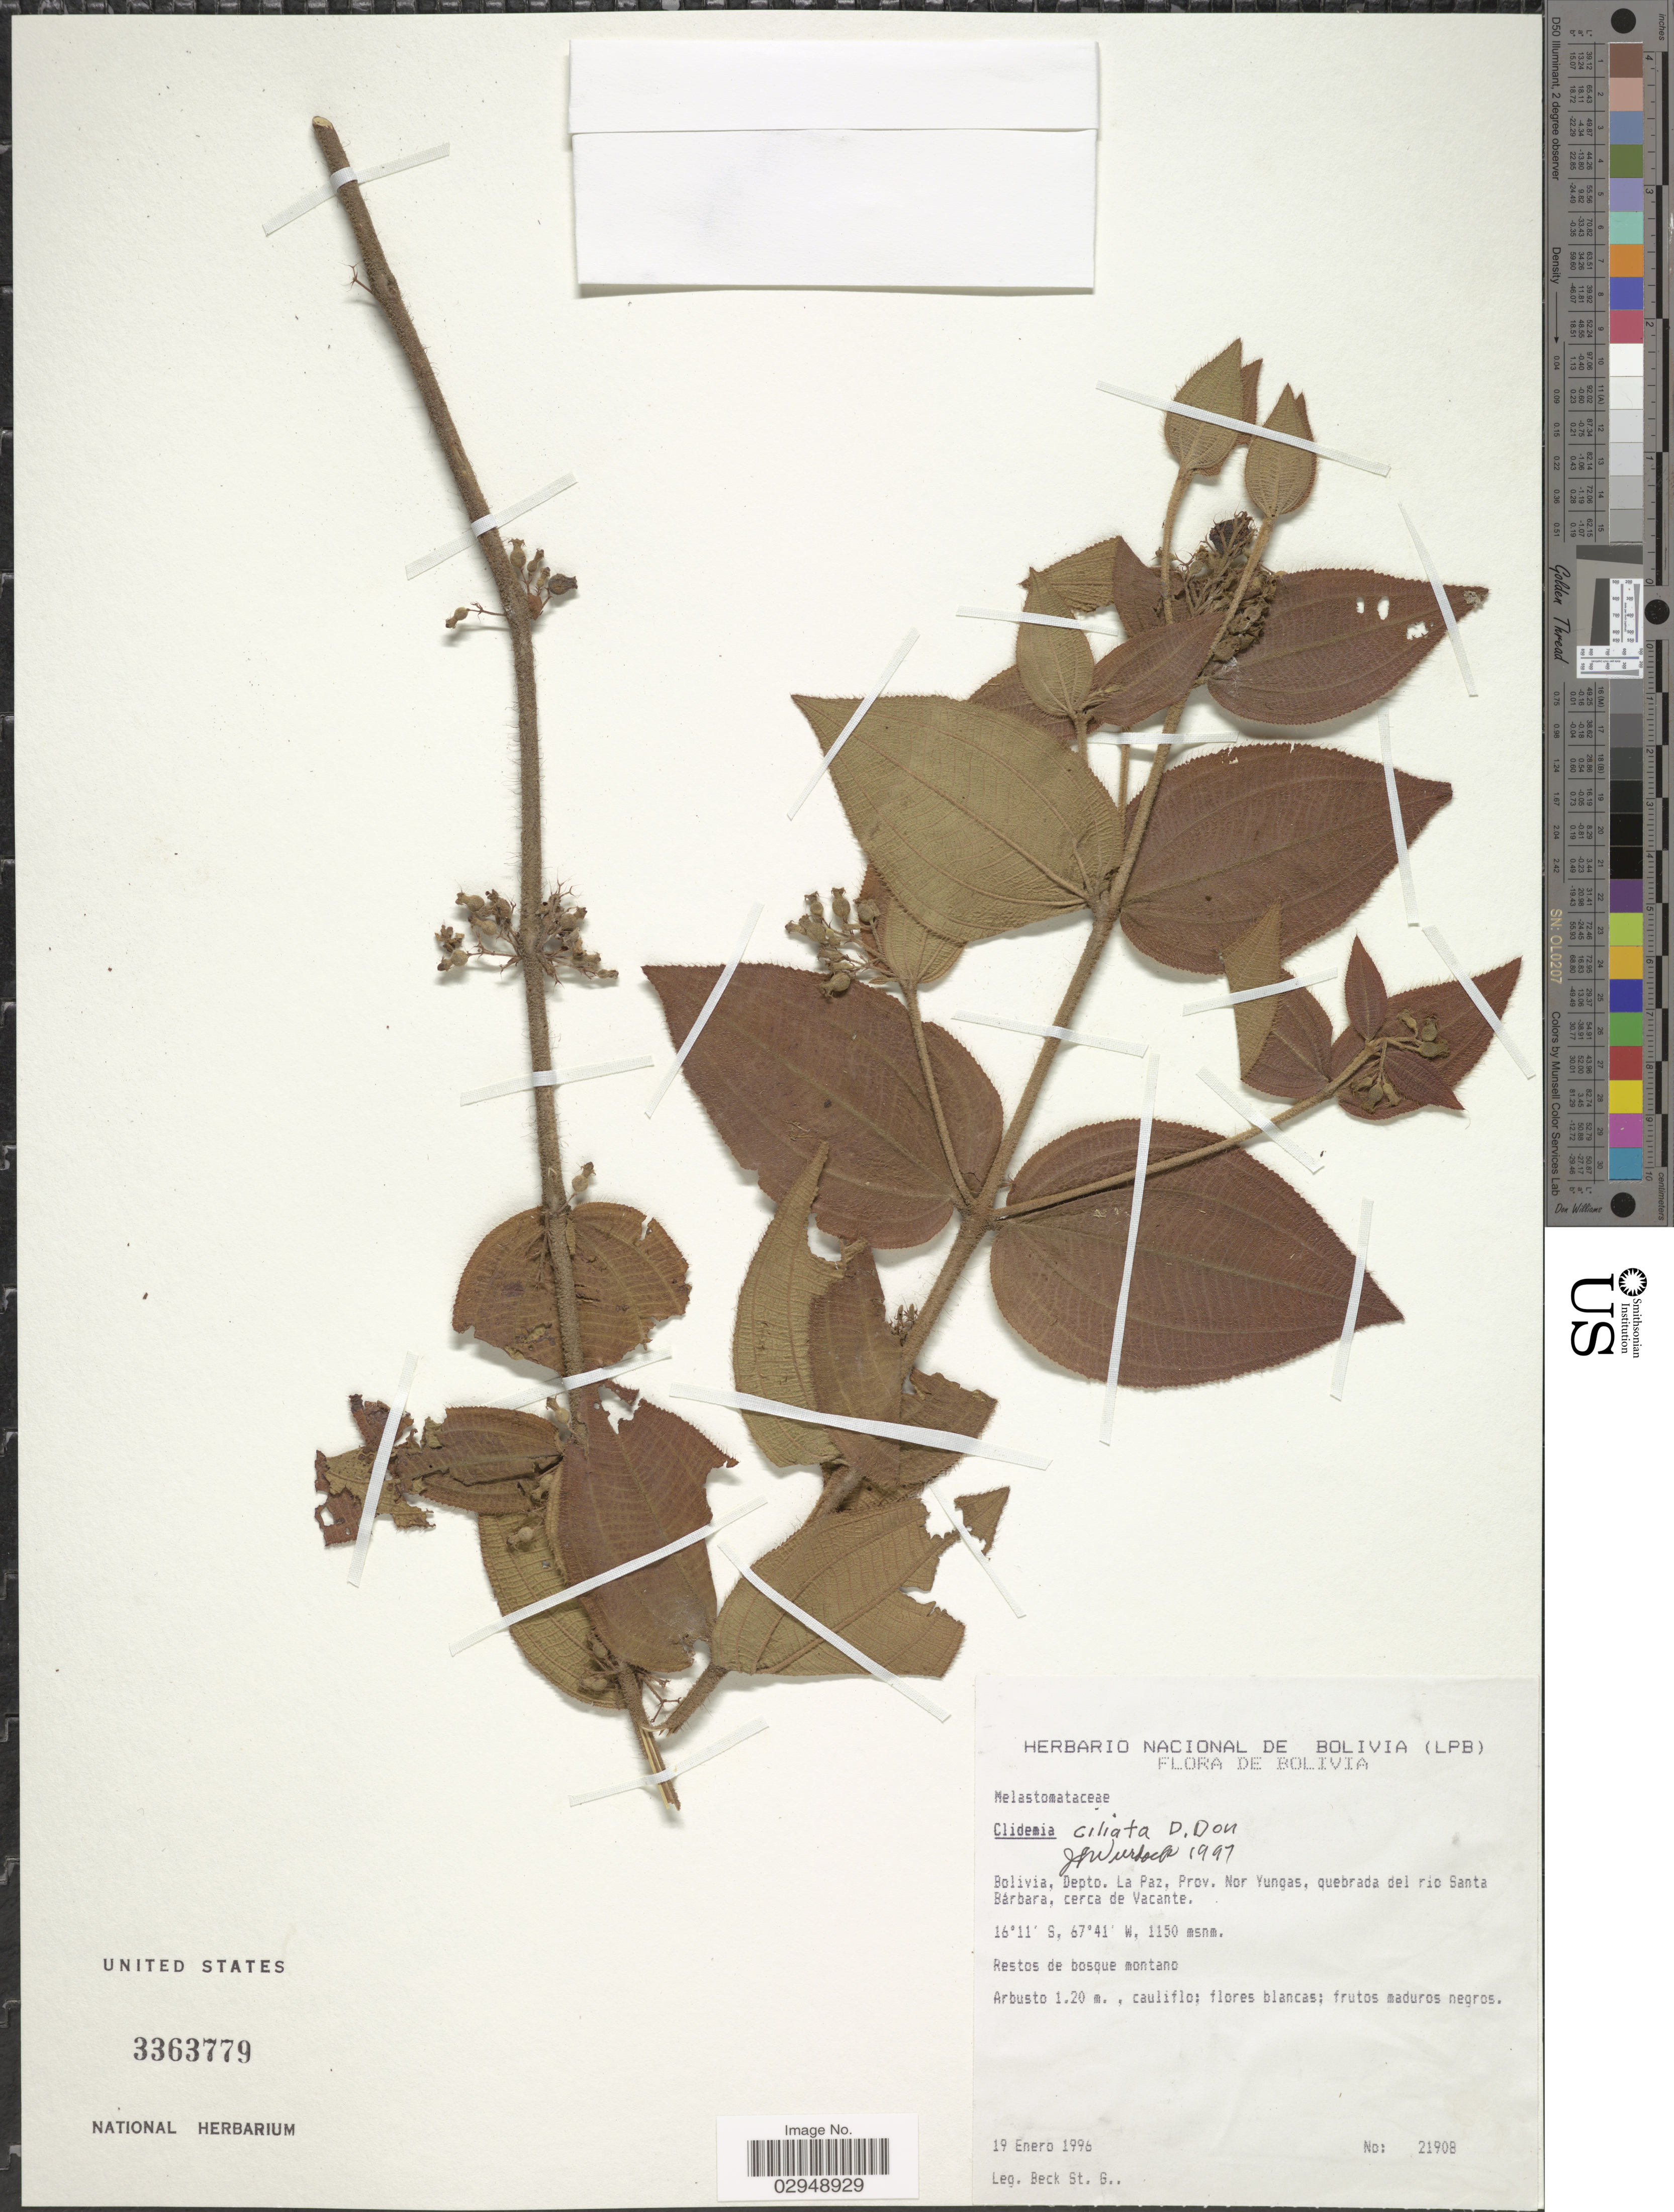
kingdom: Plantae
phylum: Tracheophyta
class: Magnoliopsida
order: Myrtales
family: Melastomataceae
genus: Clidemia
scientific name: Clidemia ciliata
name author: D. Don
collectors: S. G. Beck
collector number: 21908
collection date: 1996-01-19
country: Bolivia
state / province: La Paz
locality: Depto. La Paz, Prov. Nor Yungas, quebrada del río Santa Bárbara, cerca de Vacante.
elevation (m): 1150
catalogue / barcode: US 3363779